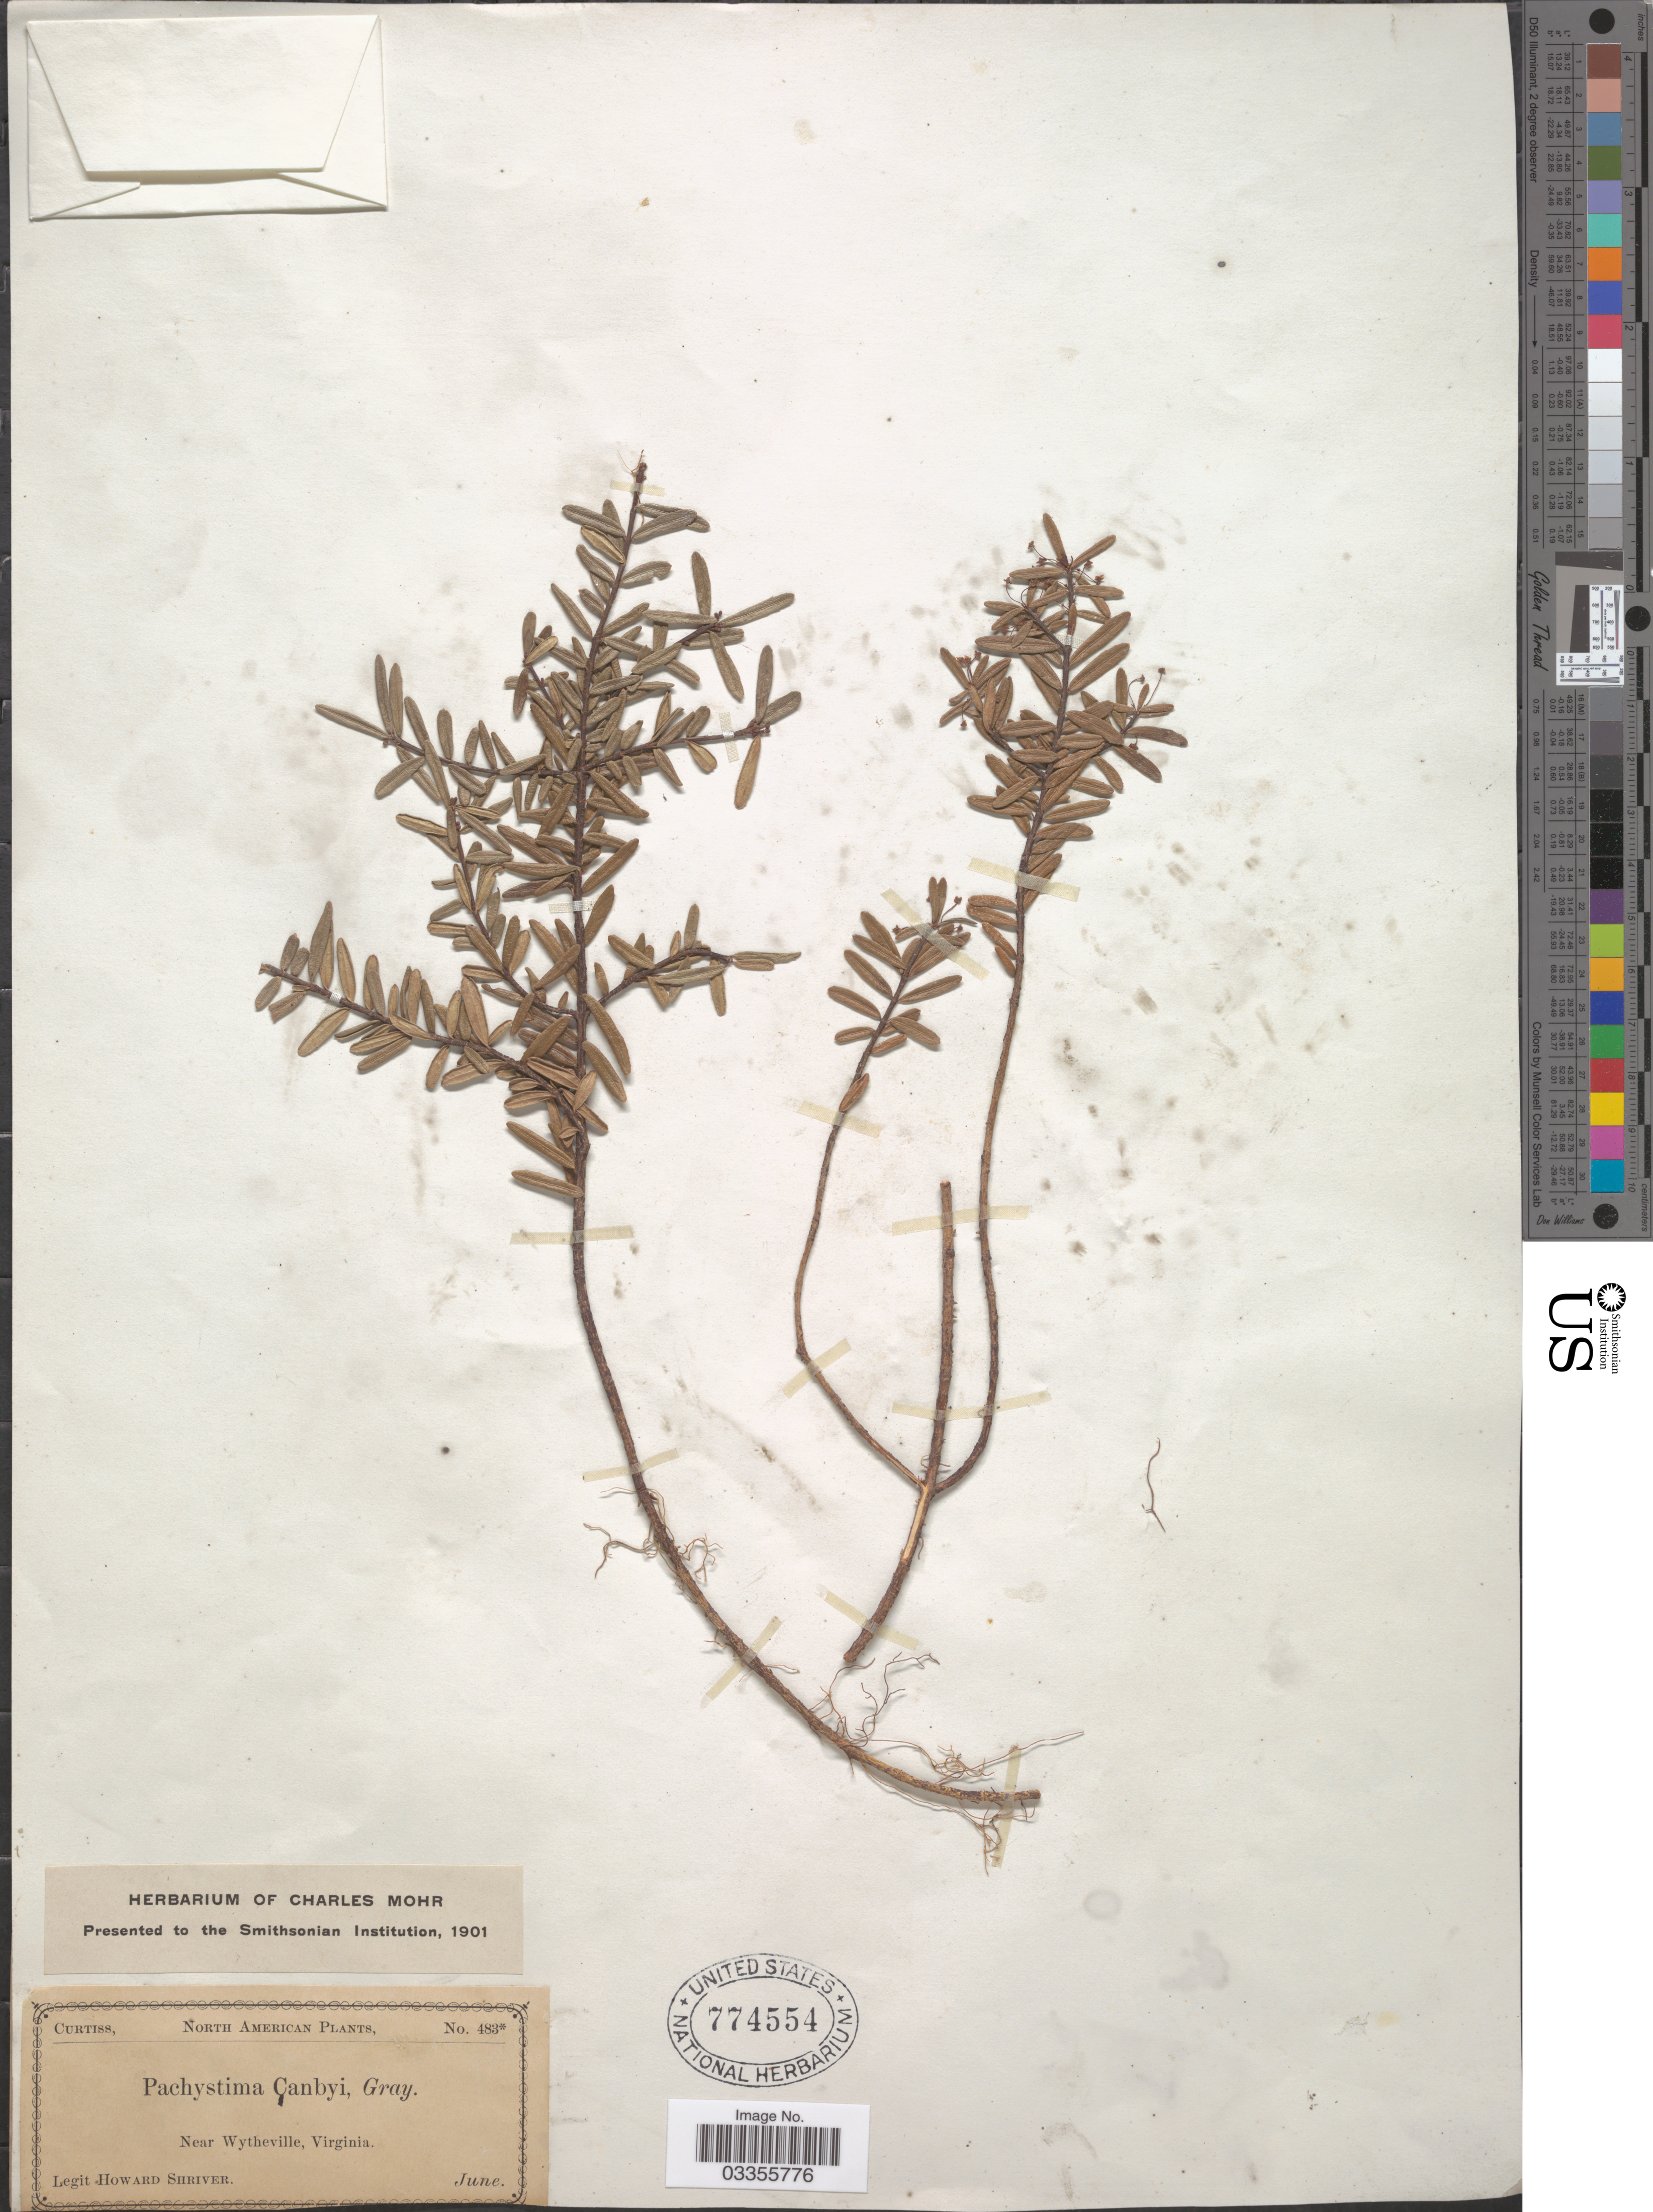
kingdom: Plantae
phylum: Tracheophyta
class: Magnoliopsida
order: Celastrales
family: Celastraceae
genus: Paxistima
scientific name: Paxistima canbyi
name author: A. Gray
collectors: H. Shriver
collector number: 483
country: United States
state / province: Virginia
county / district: Wythe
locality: Near Wytheville.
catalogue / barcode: US 774554